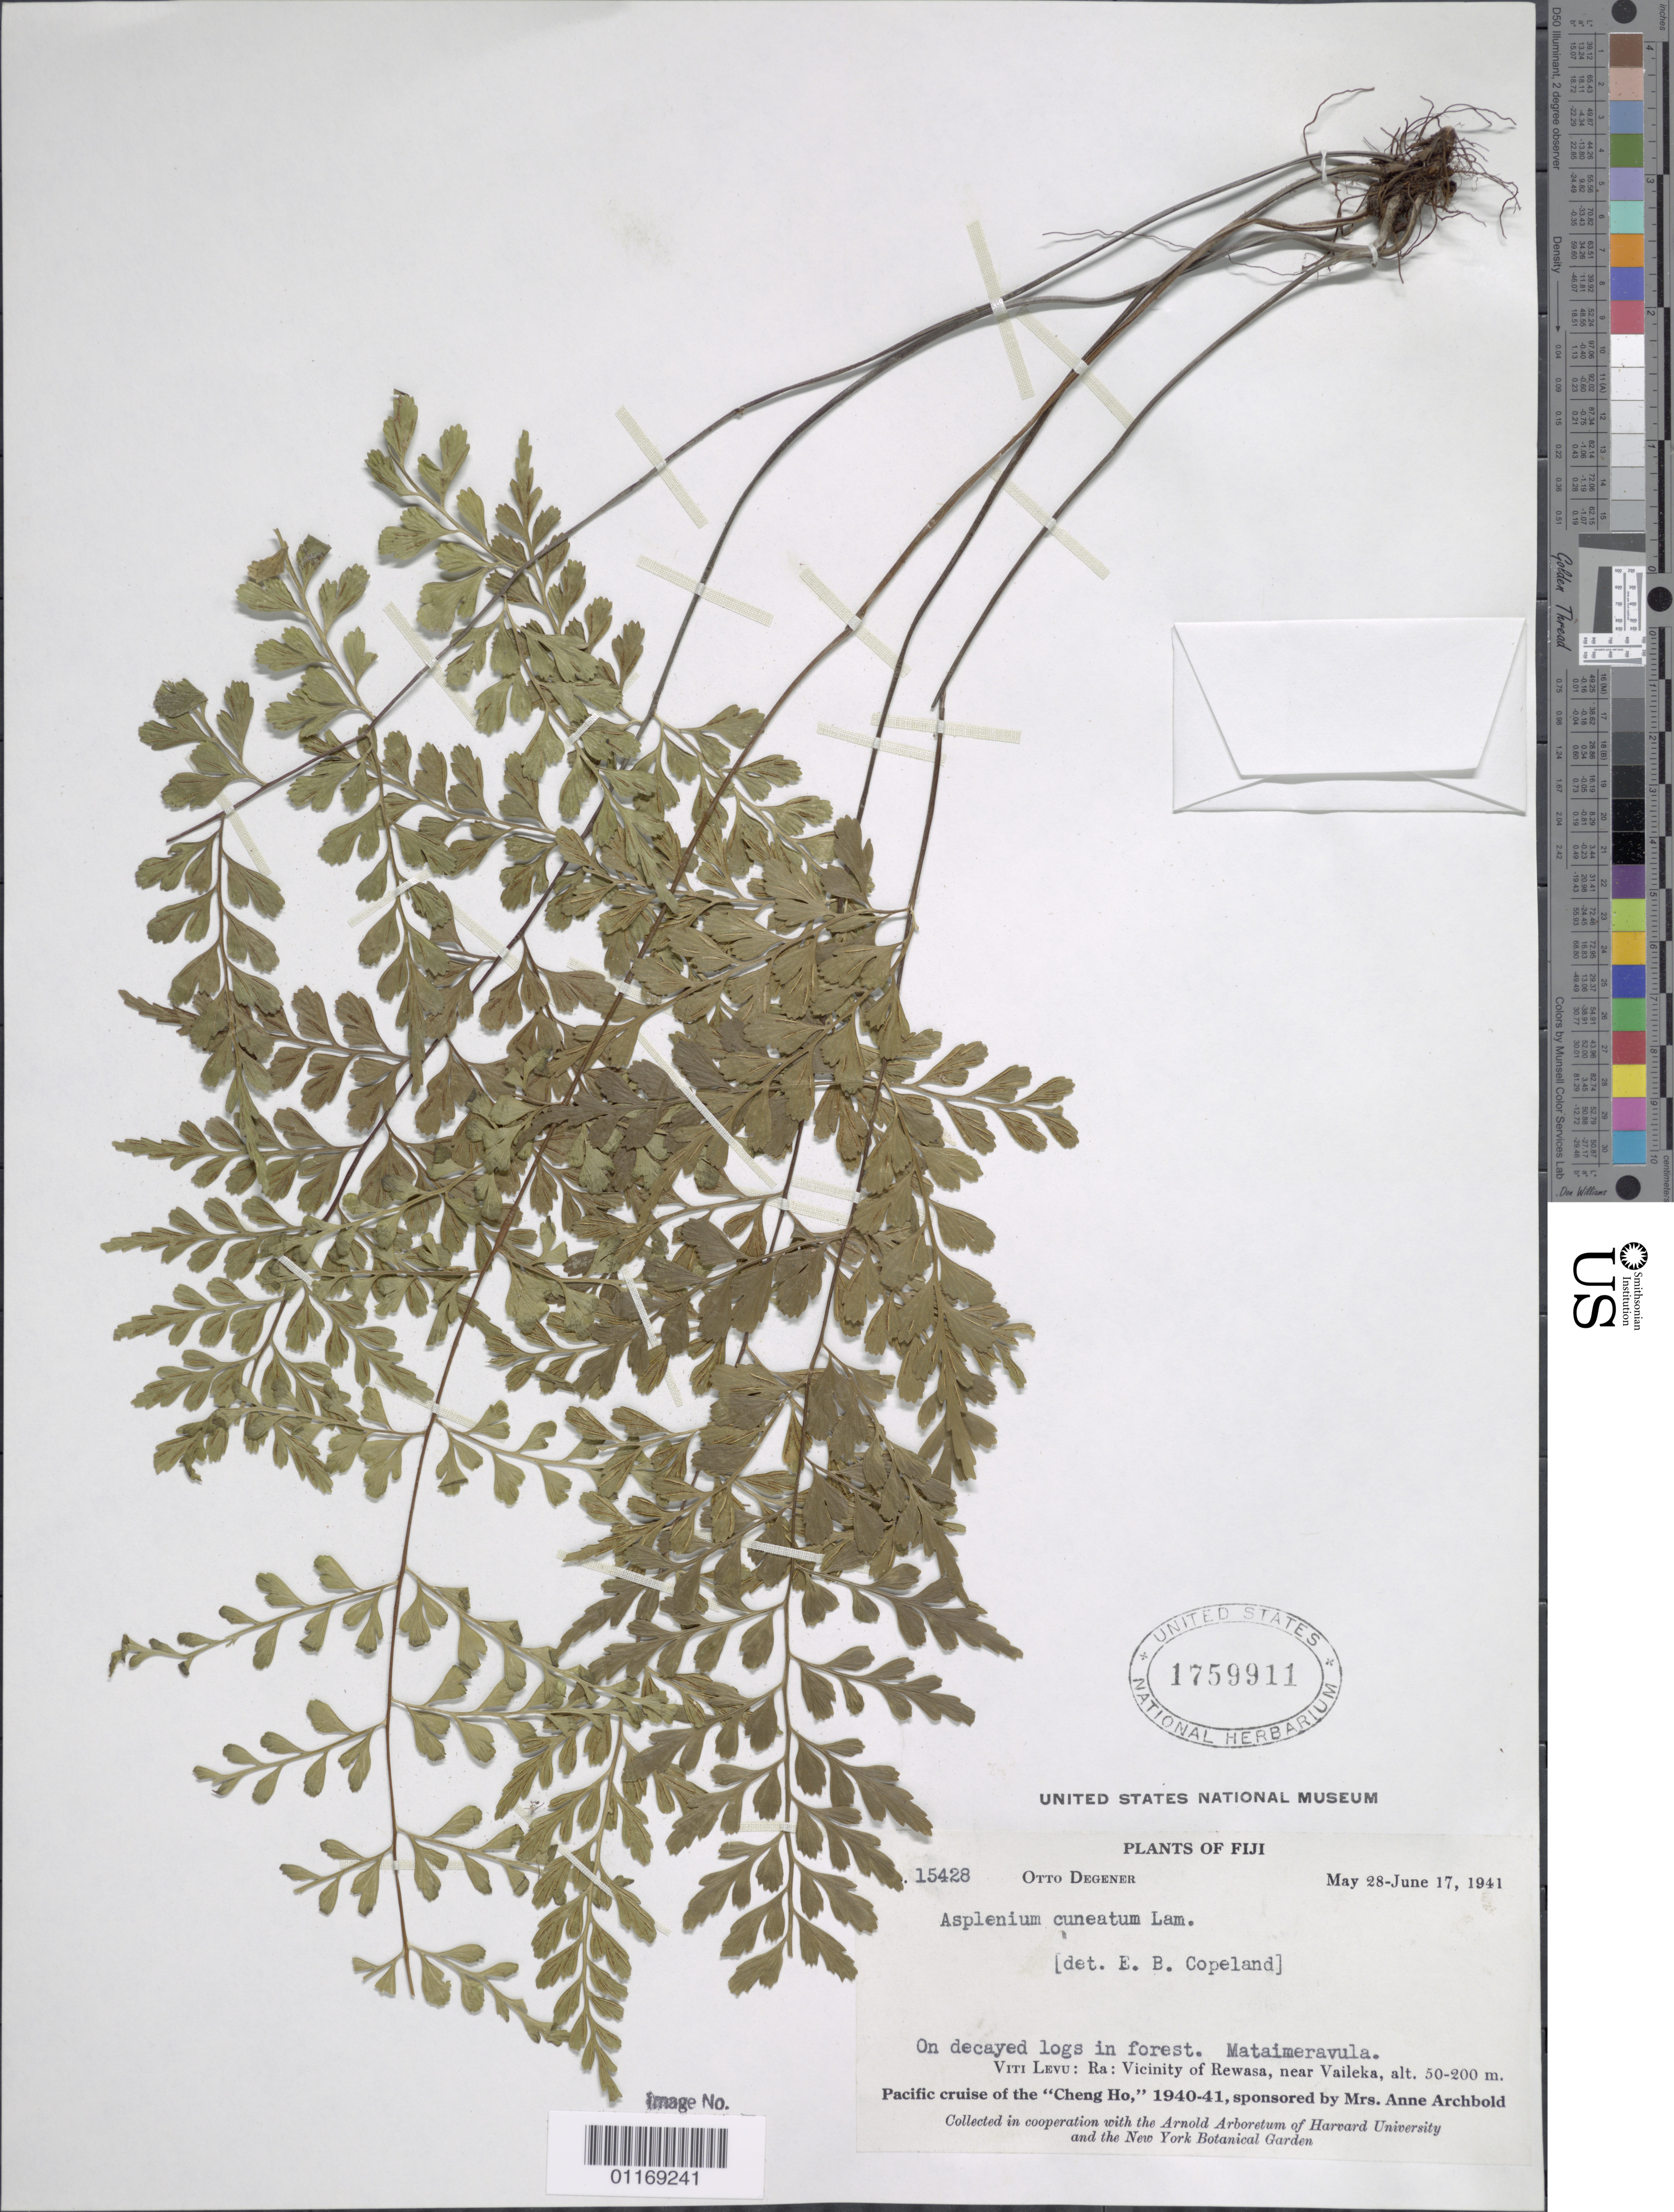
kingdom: Plantae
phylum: Tracheophyta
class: Polypodiopsida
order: Polypodiales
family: Aspleniaceae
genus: Asplenium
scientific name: Asplenium cuneatum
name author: Lam.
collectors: O. Degener & G. H. Turner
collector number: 15428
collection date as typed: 28 May 1941 to 17 Jun 1941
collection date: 1941-05-28/1941-06-17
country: Fiji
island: Viti Levu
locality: Ra, vicinity of Rewasa, near Vaileka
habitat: in forest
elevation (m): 50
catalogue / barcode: US 1759911